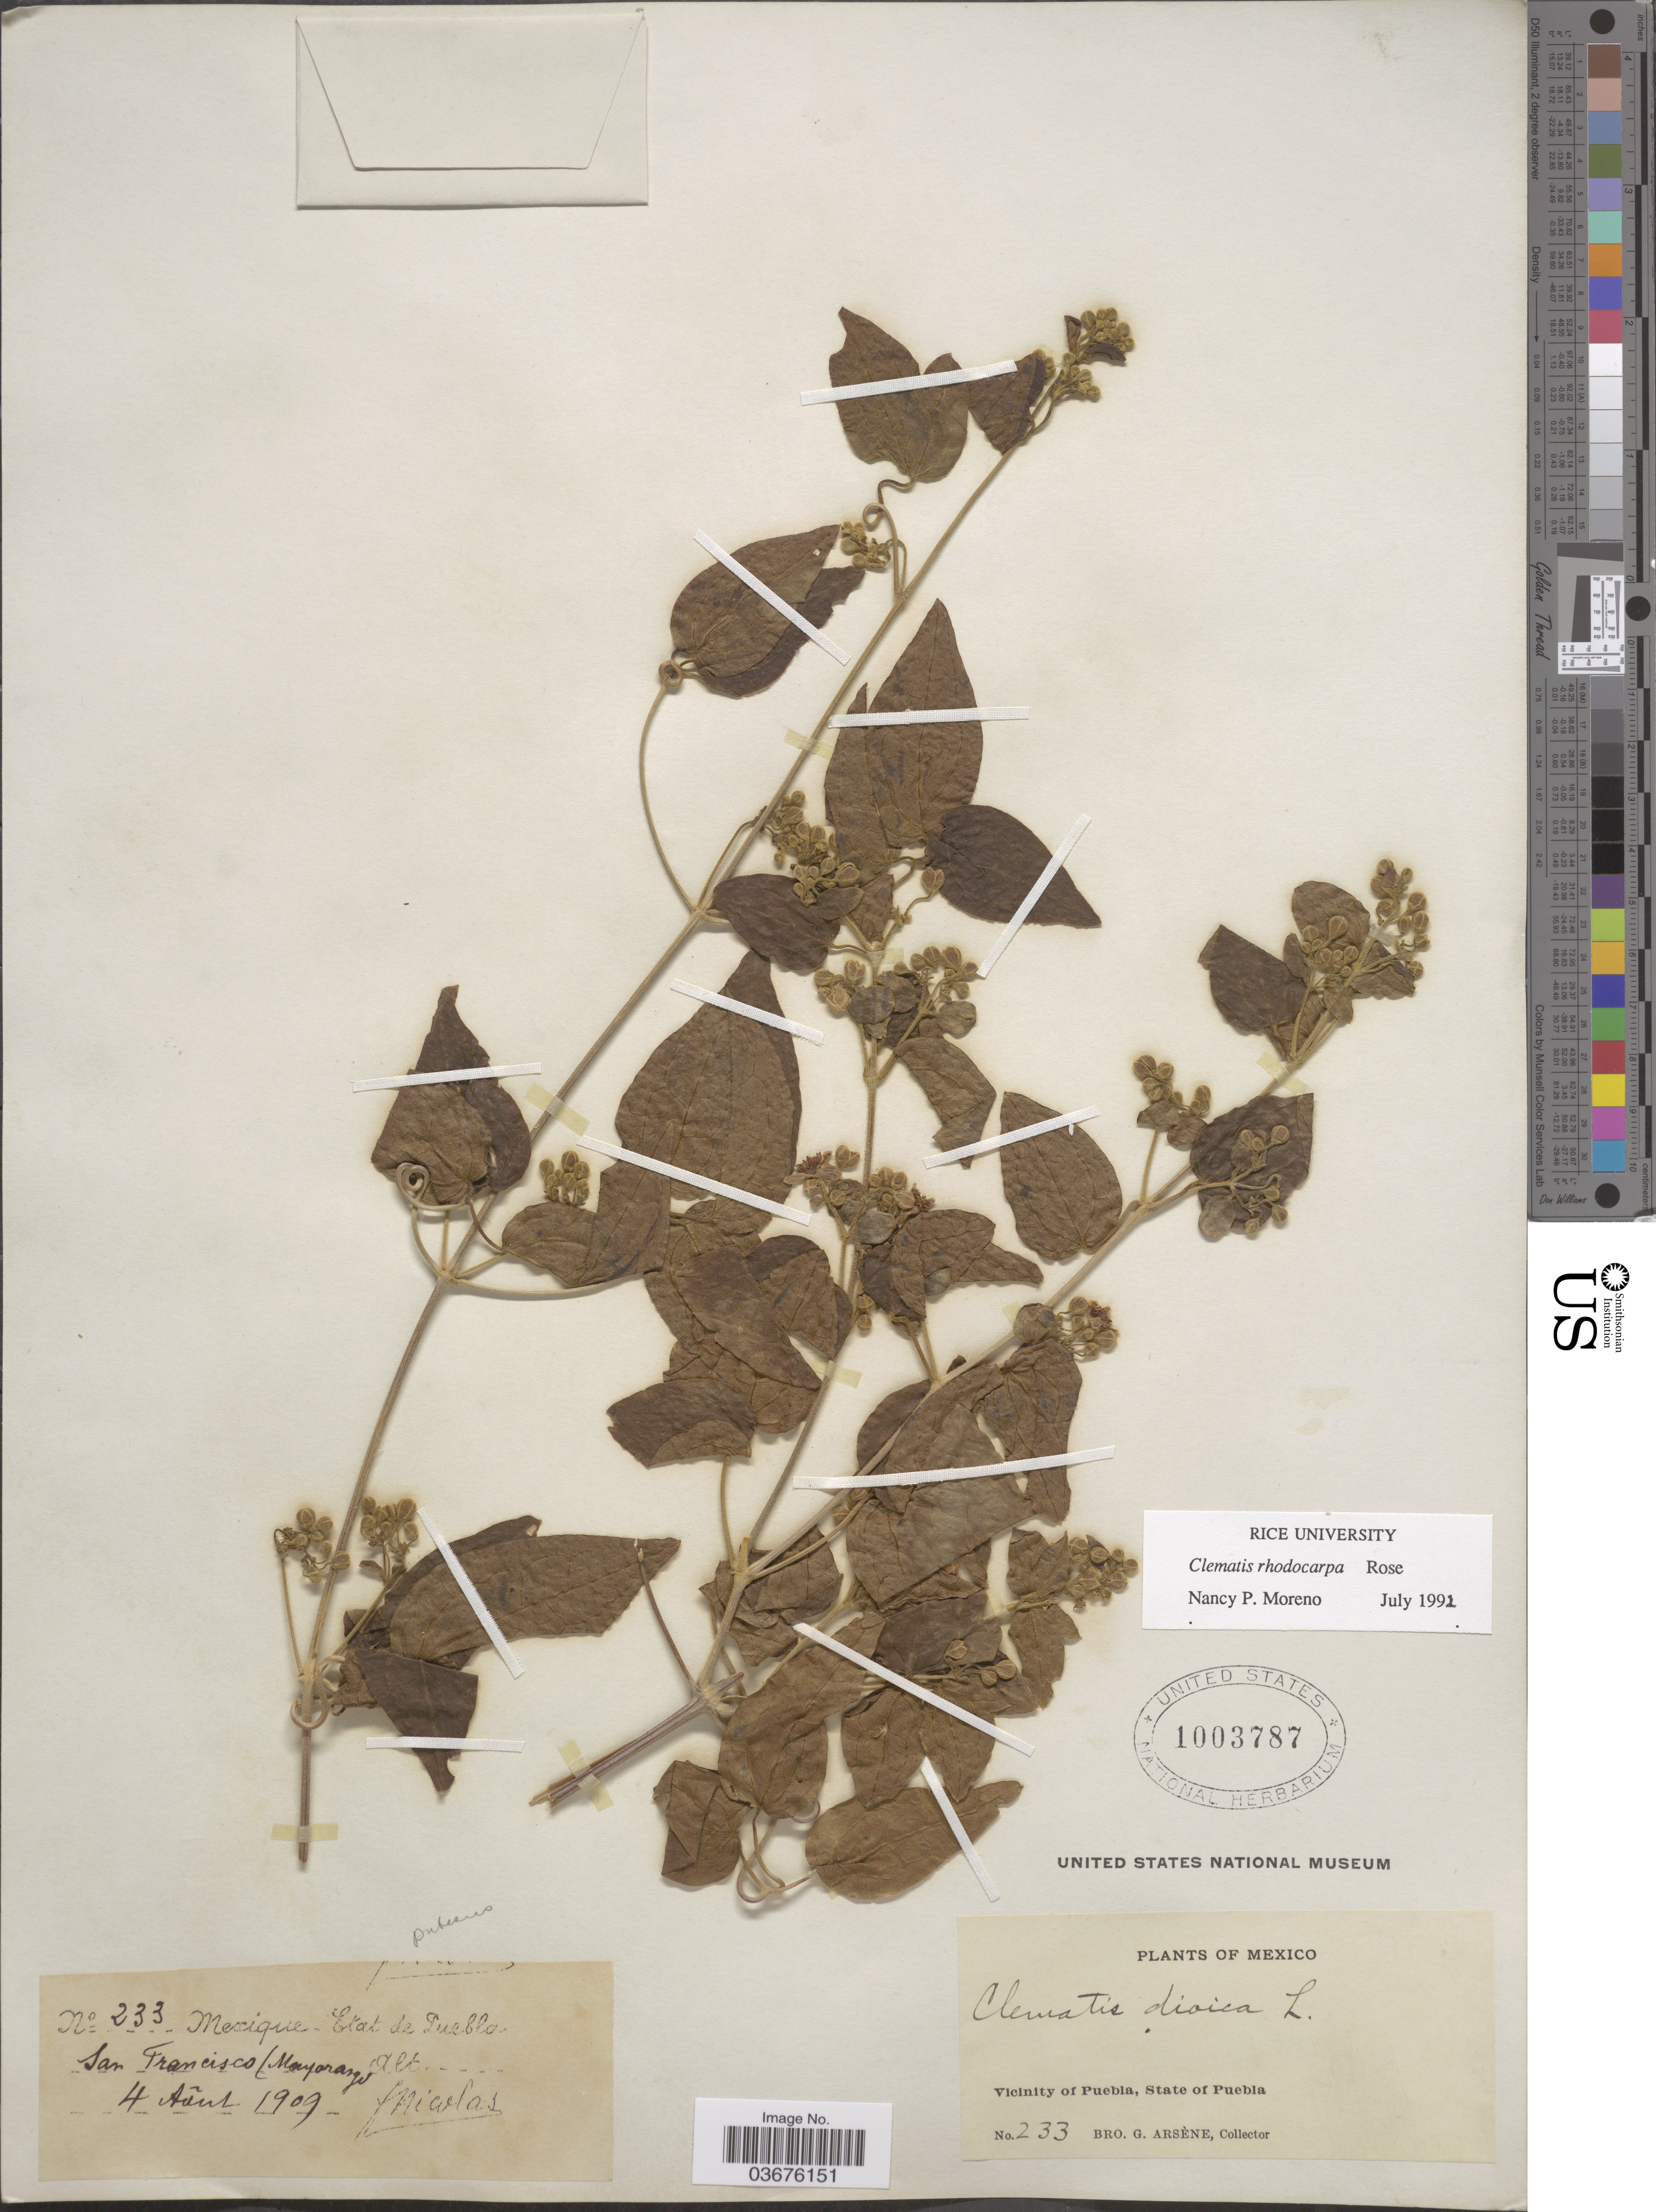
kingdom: Plantae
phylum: Tracheophyta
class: Magnoliopsida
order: Ranunculales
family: Ranunculaceae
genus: Clematis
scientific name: Clematis rhodocarpa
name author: Rose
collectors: Bro. G. Arsène & F. Nicolas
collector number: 233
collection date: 1909-08-04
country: Mexico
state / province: Puebla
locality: Vicinity of Puebla. San Francisco (Mayorazgo.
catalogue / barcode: US 1003787